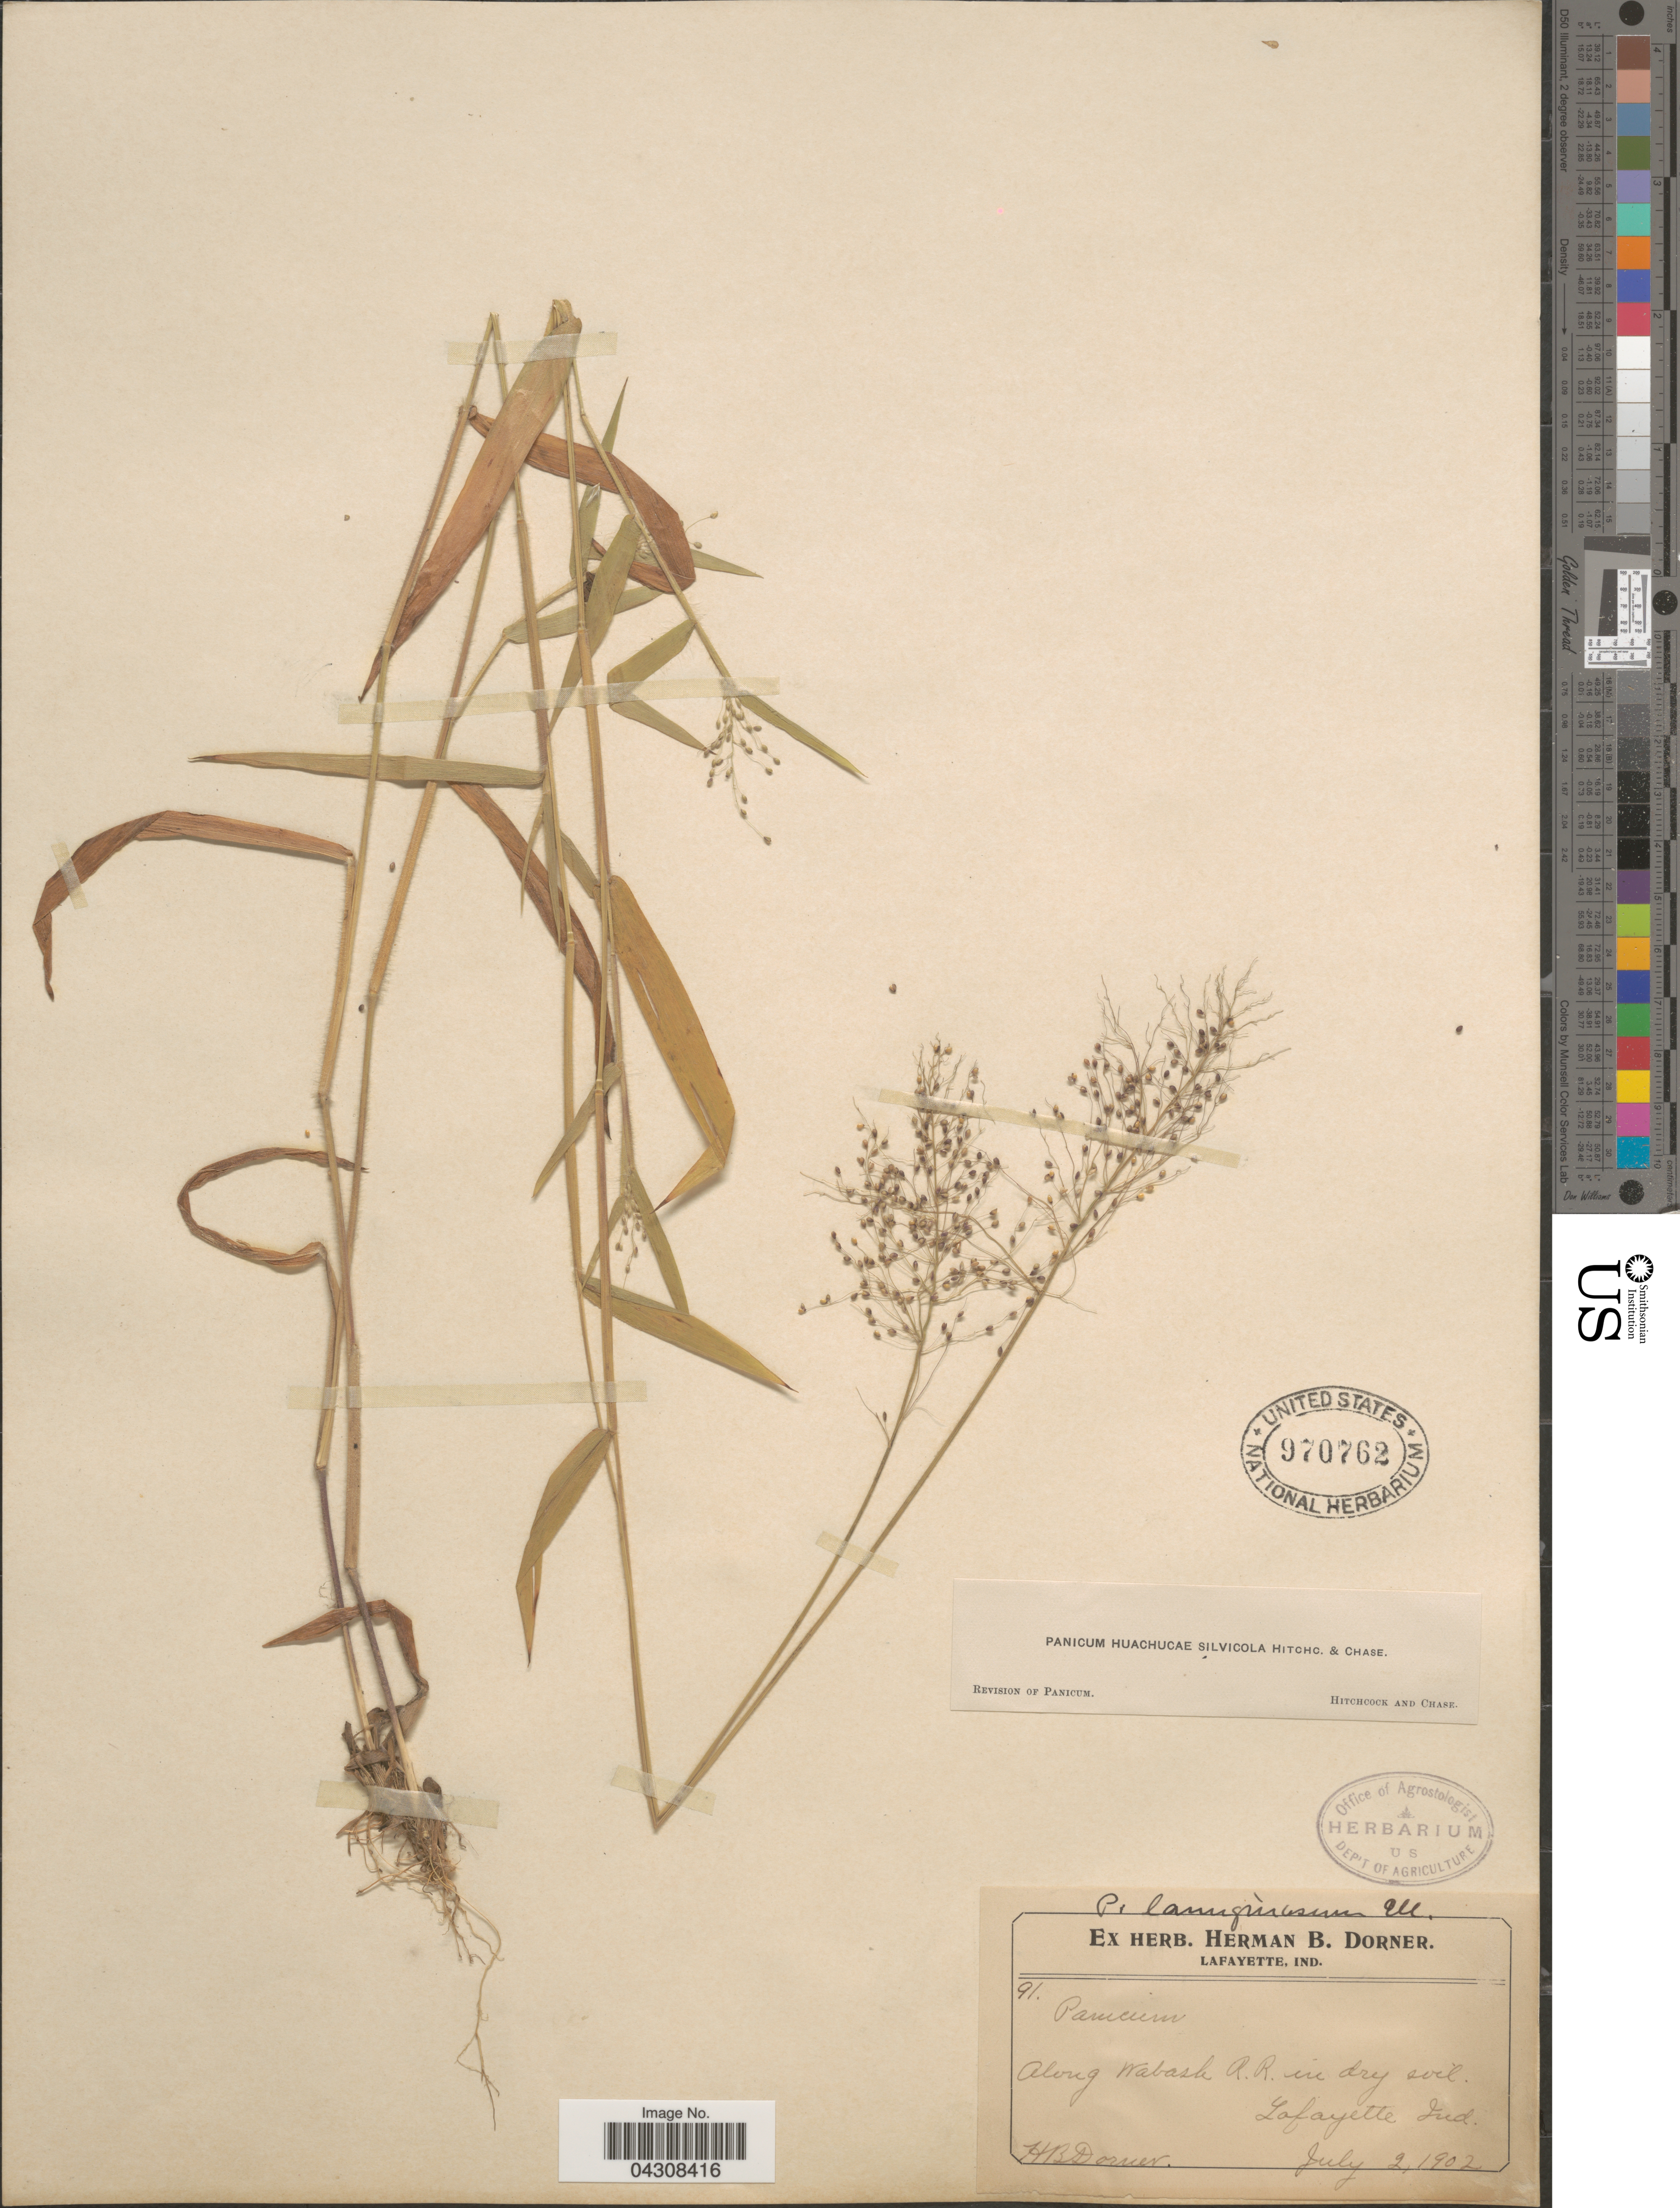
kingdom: Plantae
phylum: Tracheophyta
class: Liliopsida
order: Poales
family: Poaceae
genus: Dichanthelium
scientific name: Dichanthelium acuminatum var. acuminatum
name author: (Sw.) Gould & C.A. Clark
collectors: Dorner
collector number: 91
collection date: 1902-07-02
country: United States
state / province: Indiana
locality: Lafayette.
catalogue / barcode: US 970762